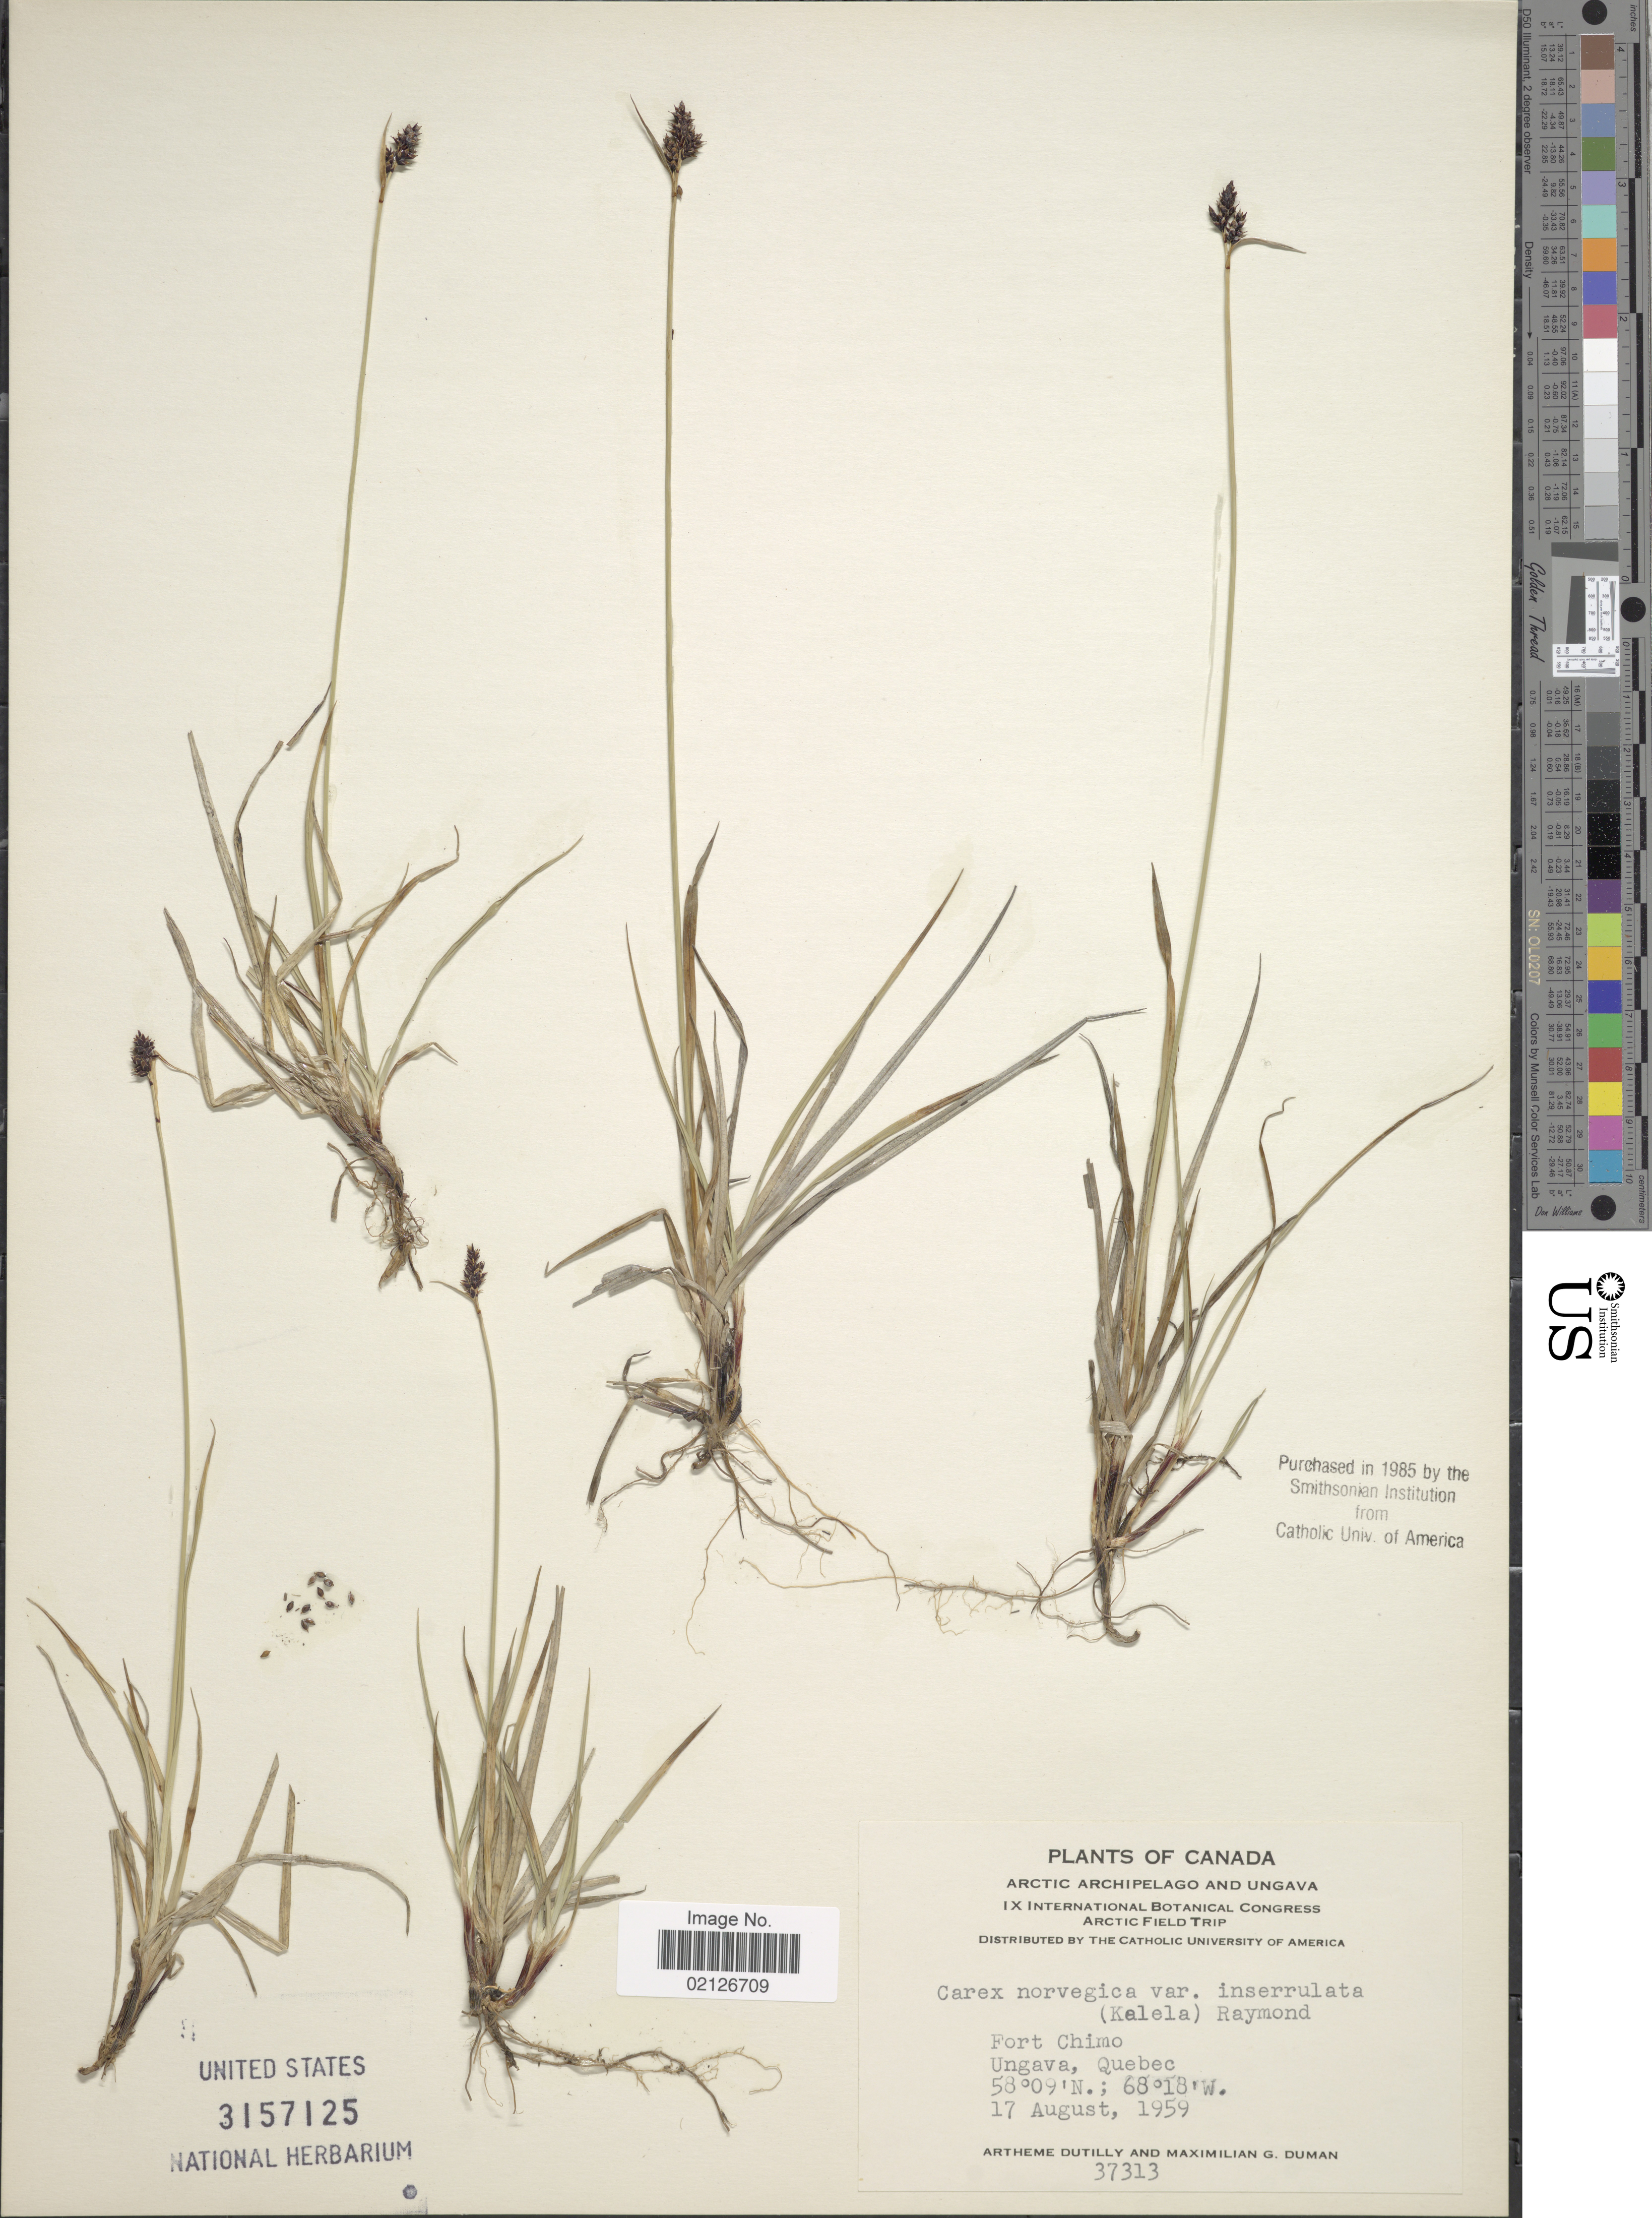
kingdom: Plantae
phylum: Tracheophyta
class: Liliopsida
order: Poales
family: Cyperaceae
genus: Carex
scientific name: Carex norvegica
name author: Retz.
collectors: A. Dutilly & M. Duman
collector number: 37313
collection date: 1959-08-17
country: Canada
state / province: Quebec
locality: Arctuc Archipelago and Ungava, Fort Chimo, Ungava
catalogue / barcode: US 3157125